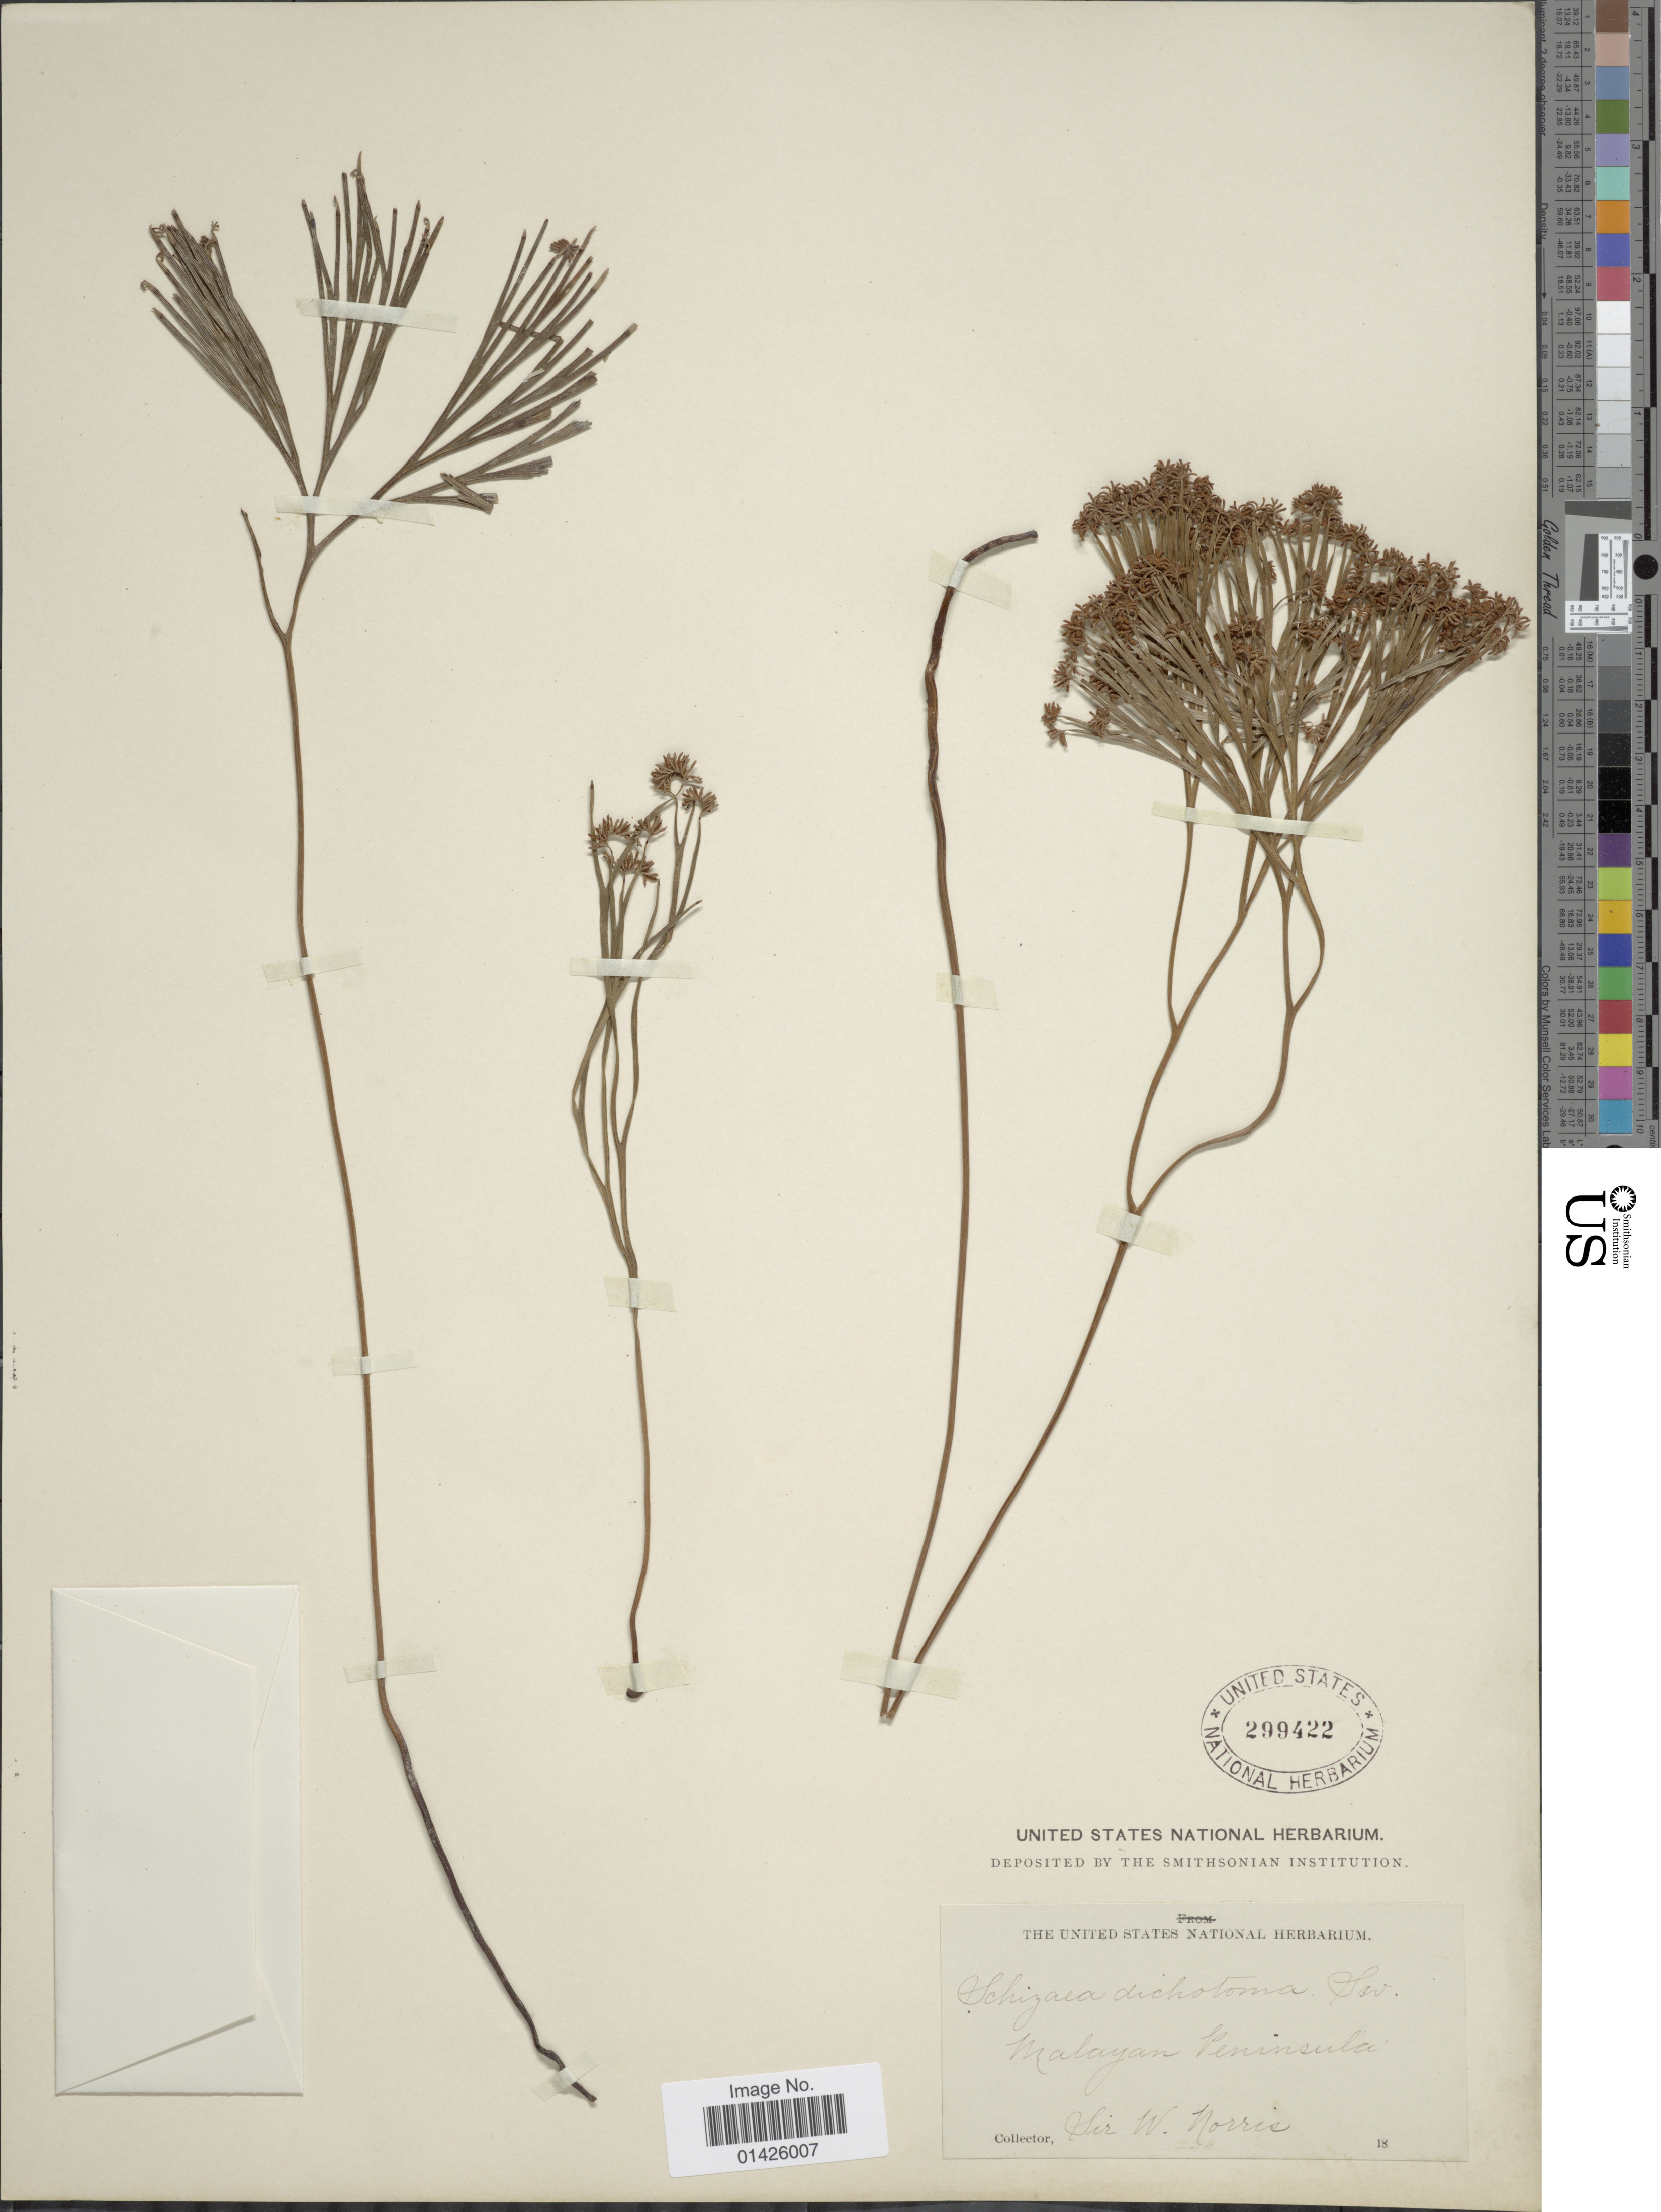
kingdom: Plantae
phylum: Tracheophyta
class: Polypodiopsida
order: Schizaeales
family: Schizaeaceae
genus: Schizaea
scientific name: Schizaea dichotoma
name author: (L.) J. Sm.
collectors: W. Norris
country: Malaysia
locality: Malayan Peninsula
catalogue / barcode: US 299422